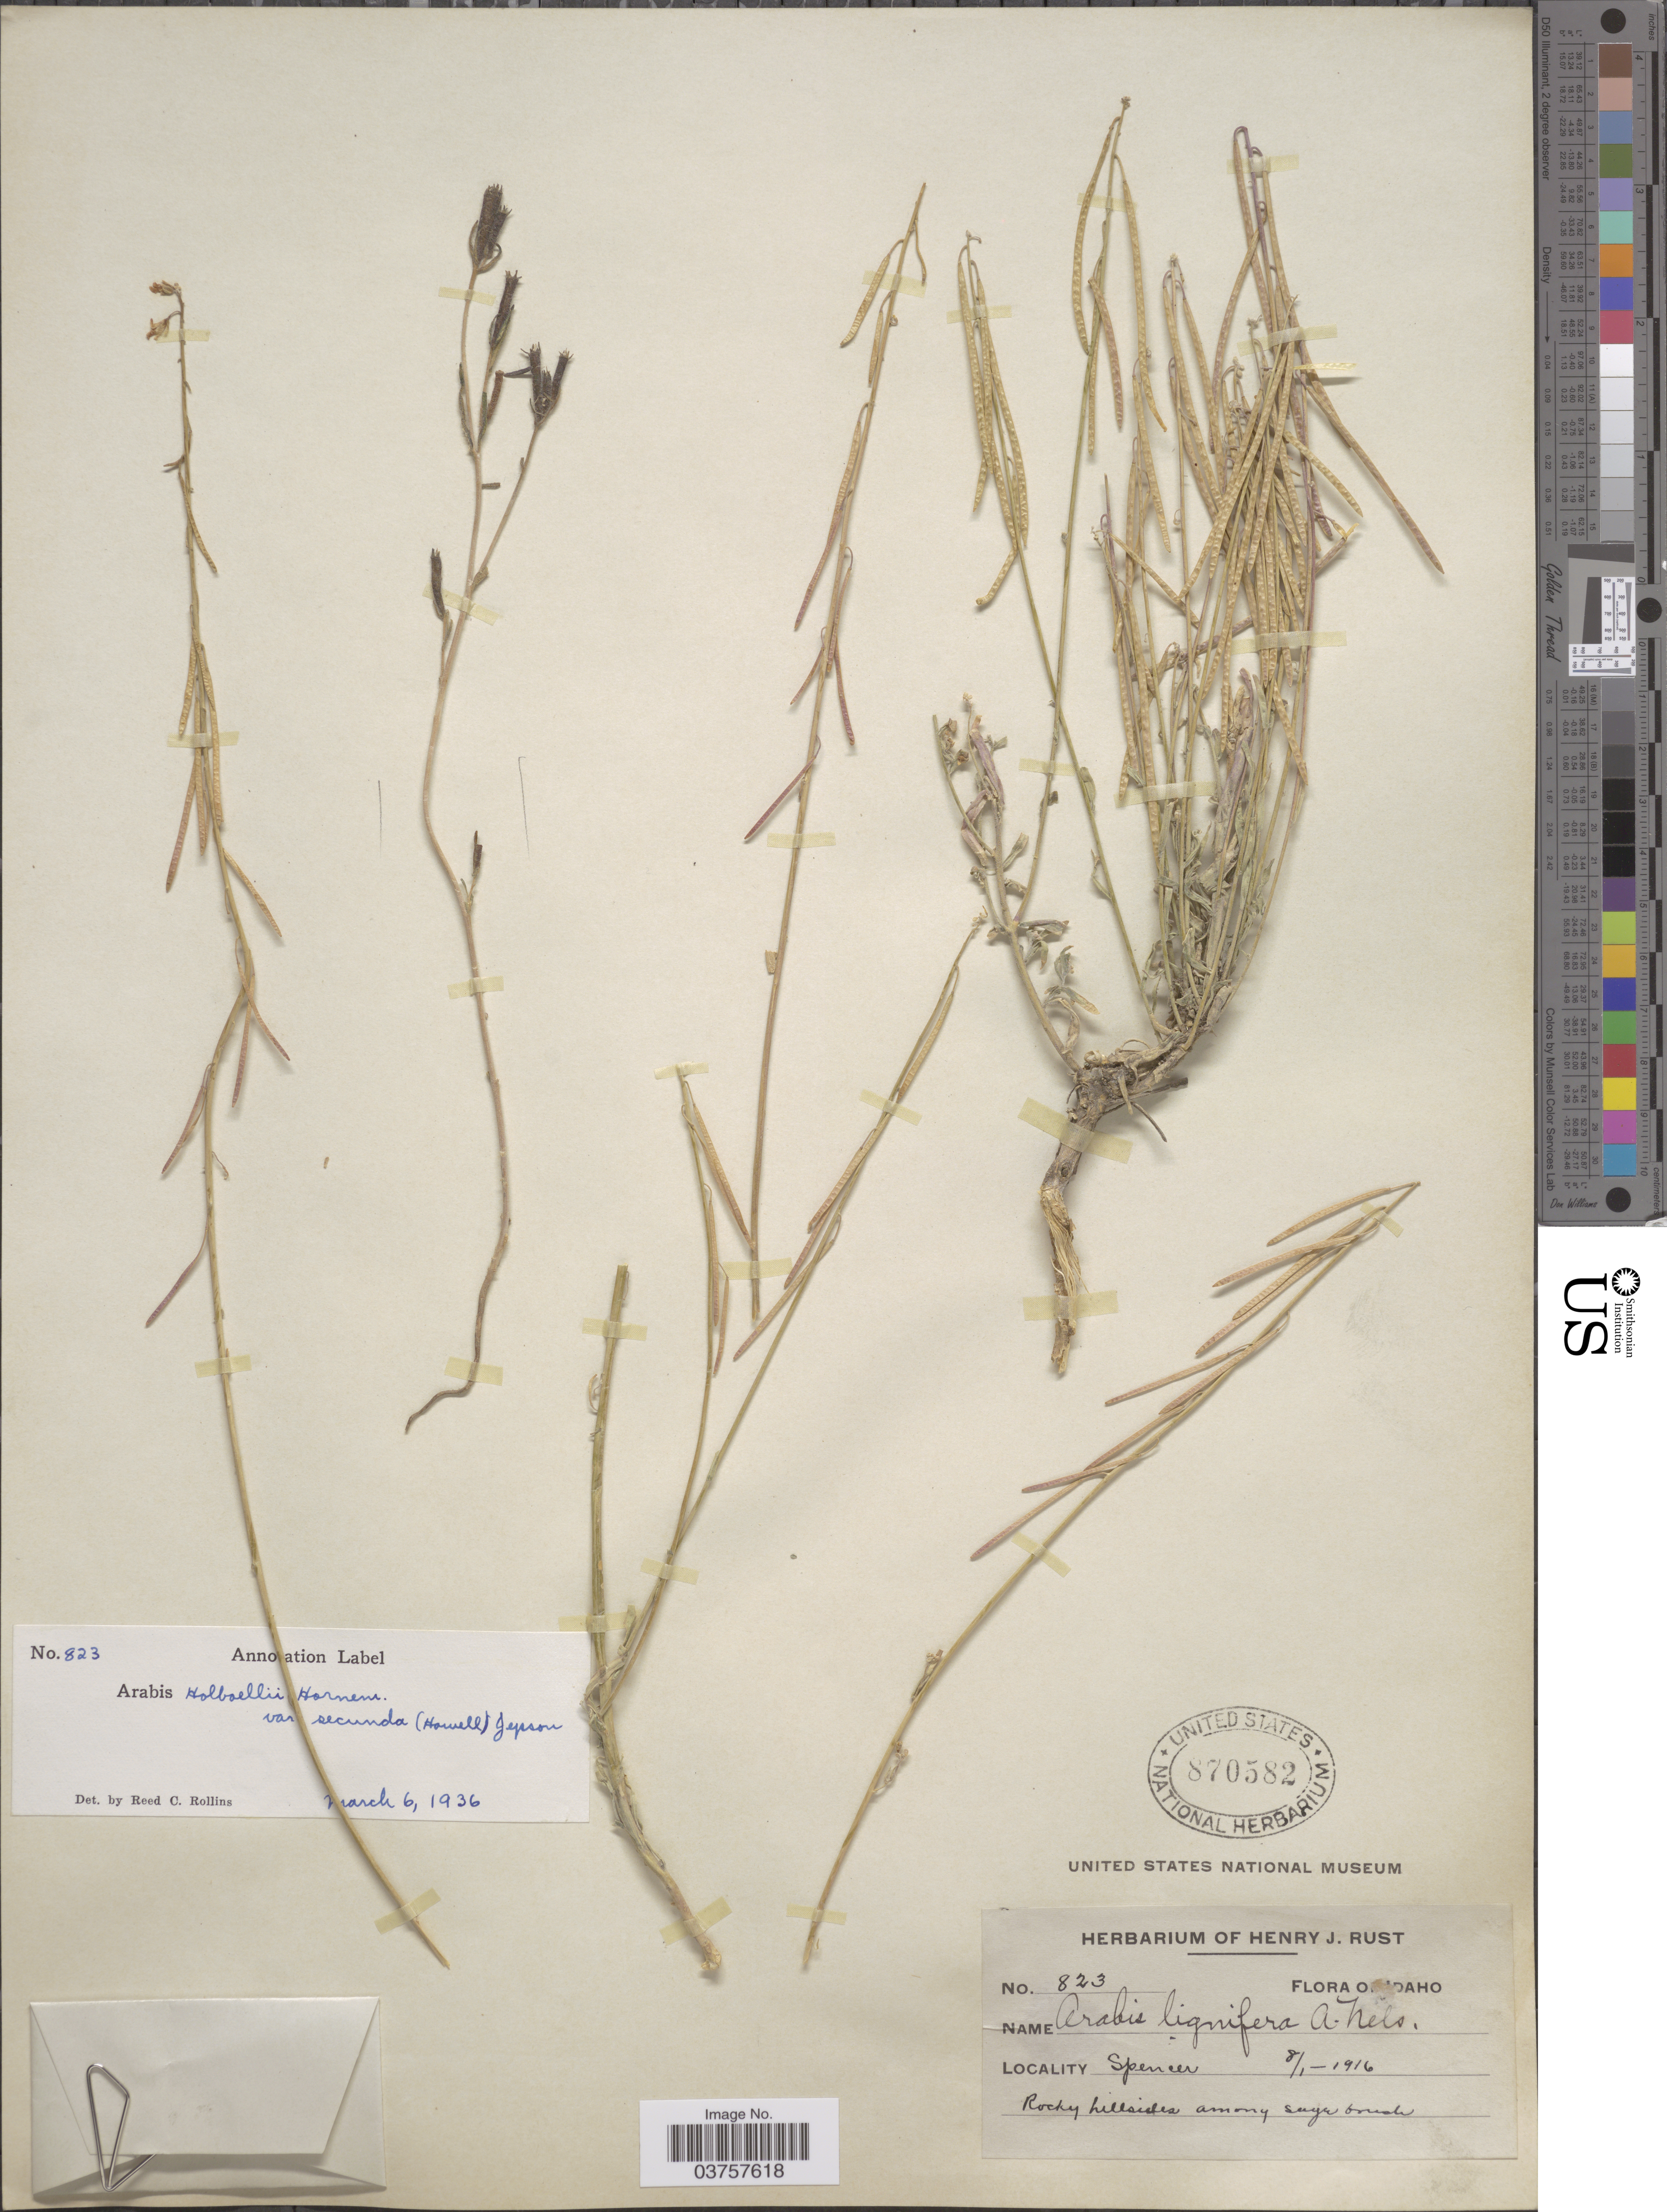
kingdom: Plantae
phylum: Tracheophyta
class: Magnoliopsida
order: Brassicales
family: Brassicaceae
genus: Arabis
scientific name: Arabis holboellii var. retrofracta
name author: Rydb.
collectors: ex herb. Henry J. Rust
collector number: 823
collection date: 1916-08-01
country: United States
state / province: Idaho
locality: Spencer.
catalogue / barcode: US 870582